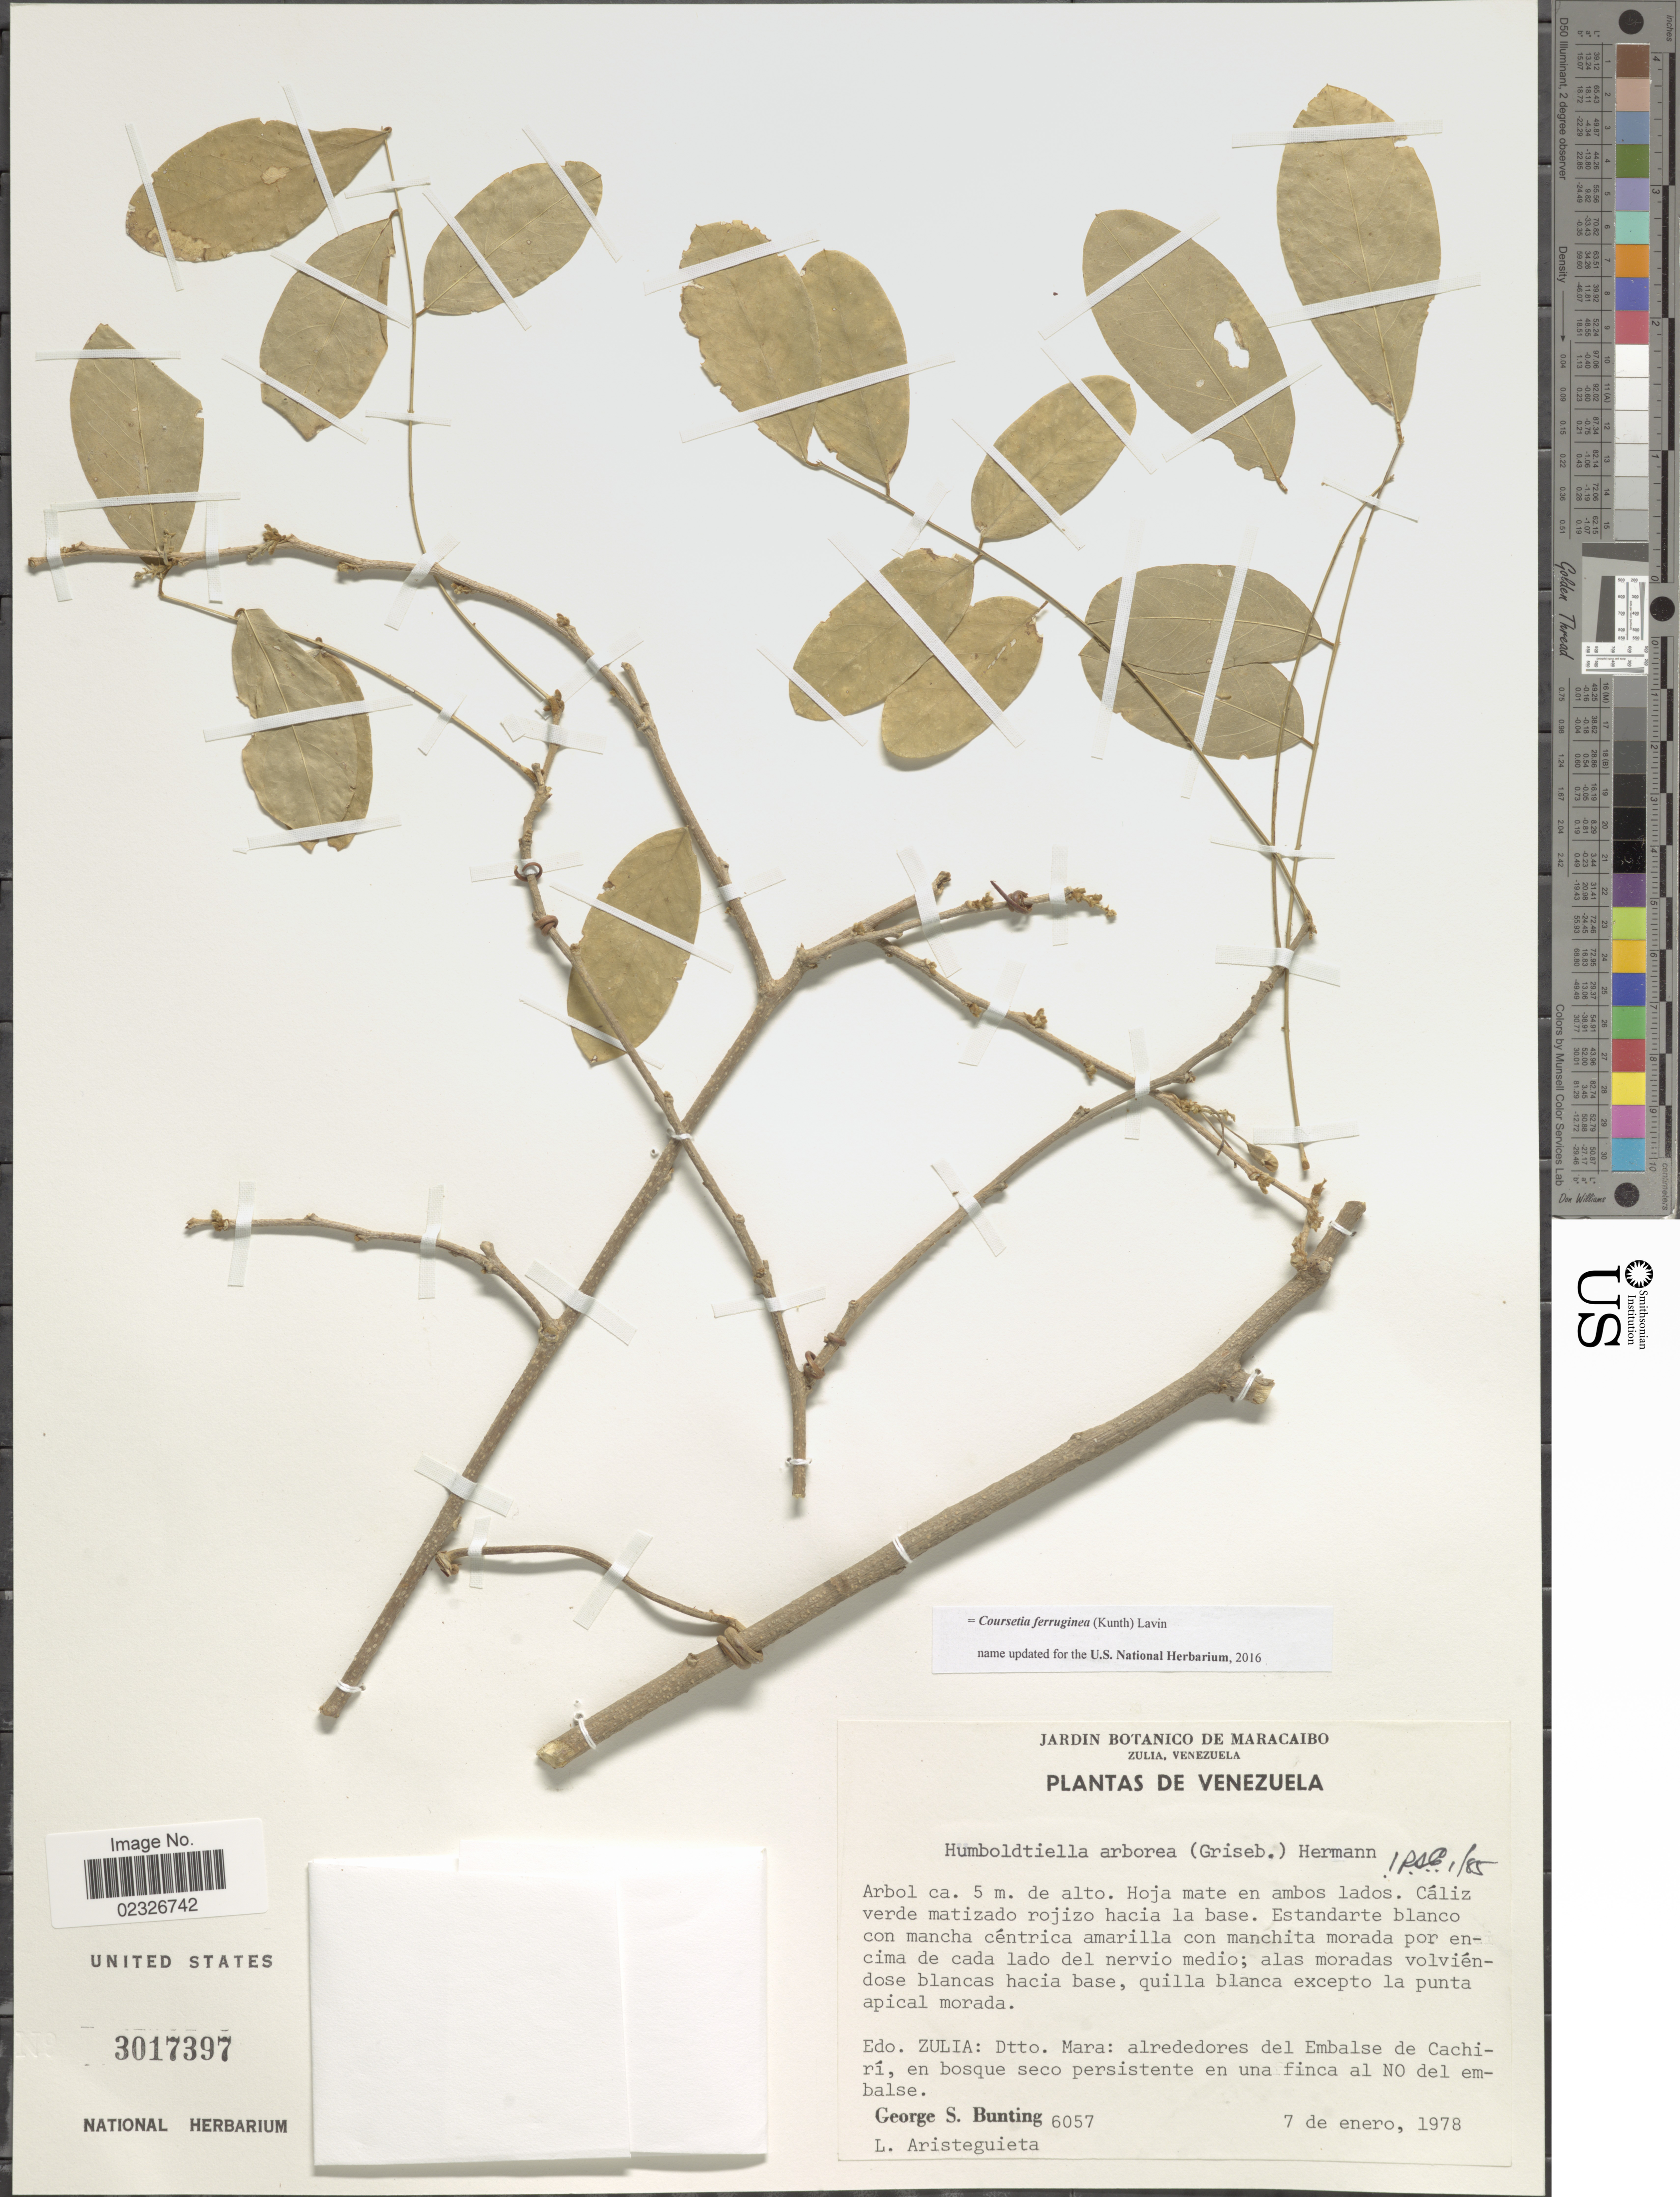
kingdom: Plantae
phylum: Tracheophyta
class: Magnoliopsida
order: Fabales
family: Fabaceae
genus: Coursetia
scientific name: Coursetia ferruginea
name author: (Kunth) Lavin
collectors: G. S. Bunting & L. Aristeguieta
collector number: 6057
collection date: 1978-01-07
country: Venezuela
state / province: Zulia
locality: Edo. Zulia: Dtto. Mara: alrededores del Embalse de Cachirí, en bosque seco persistente en una finca al NO del embalse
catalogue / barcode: US 3017397